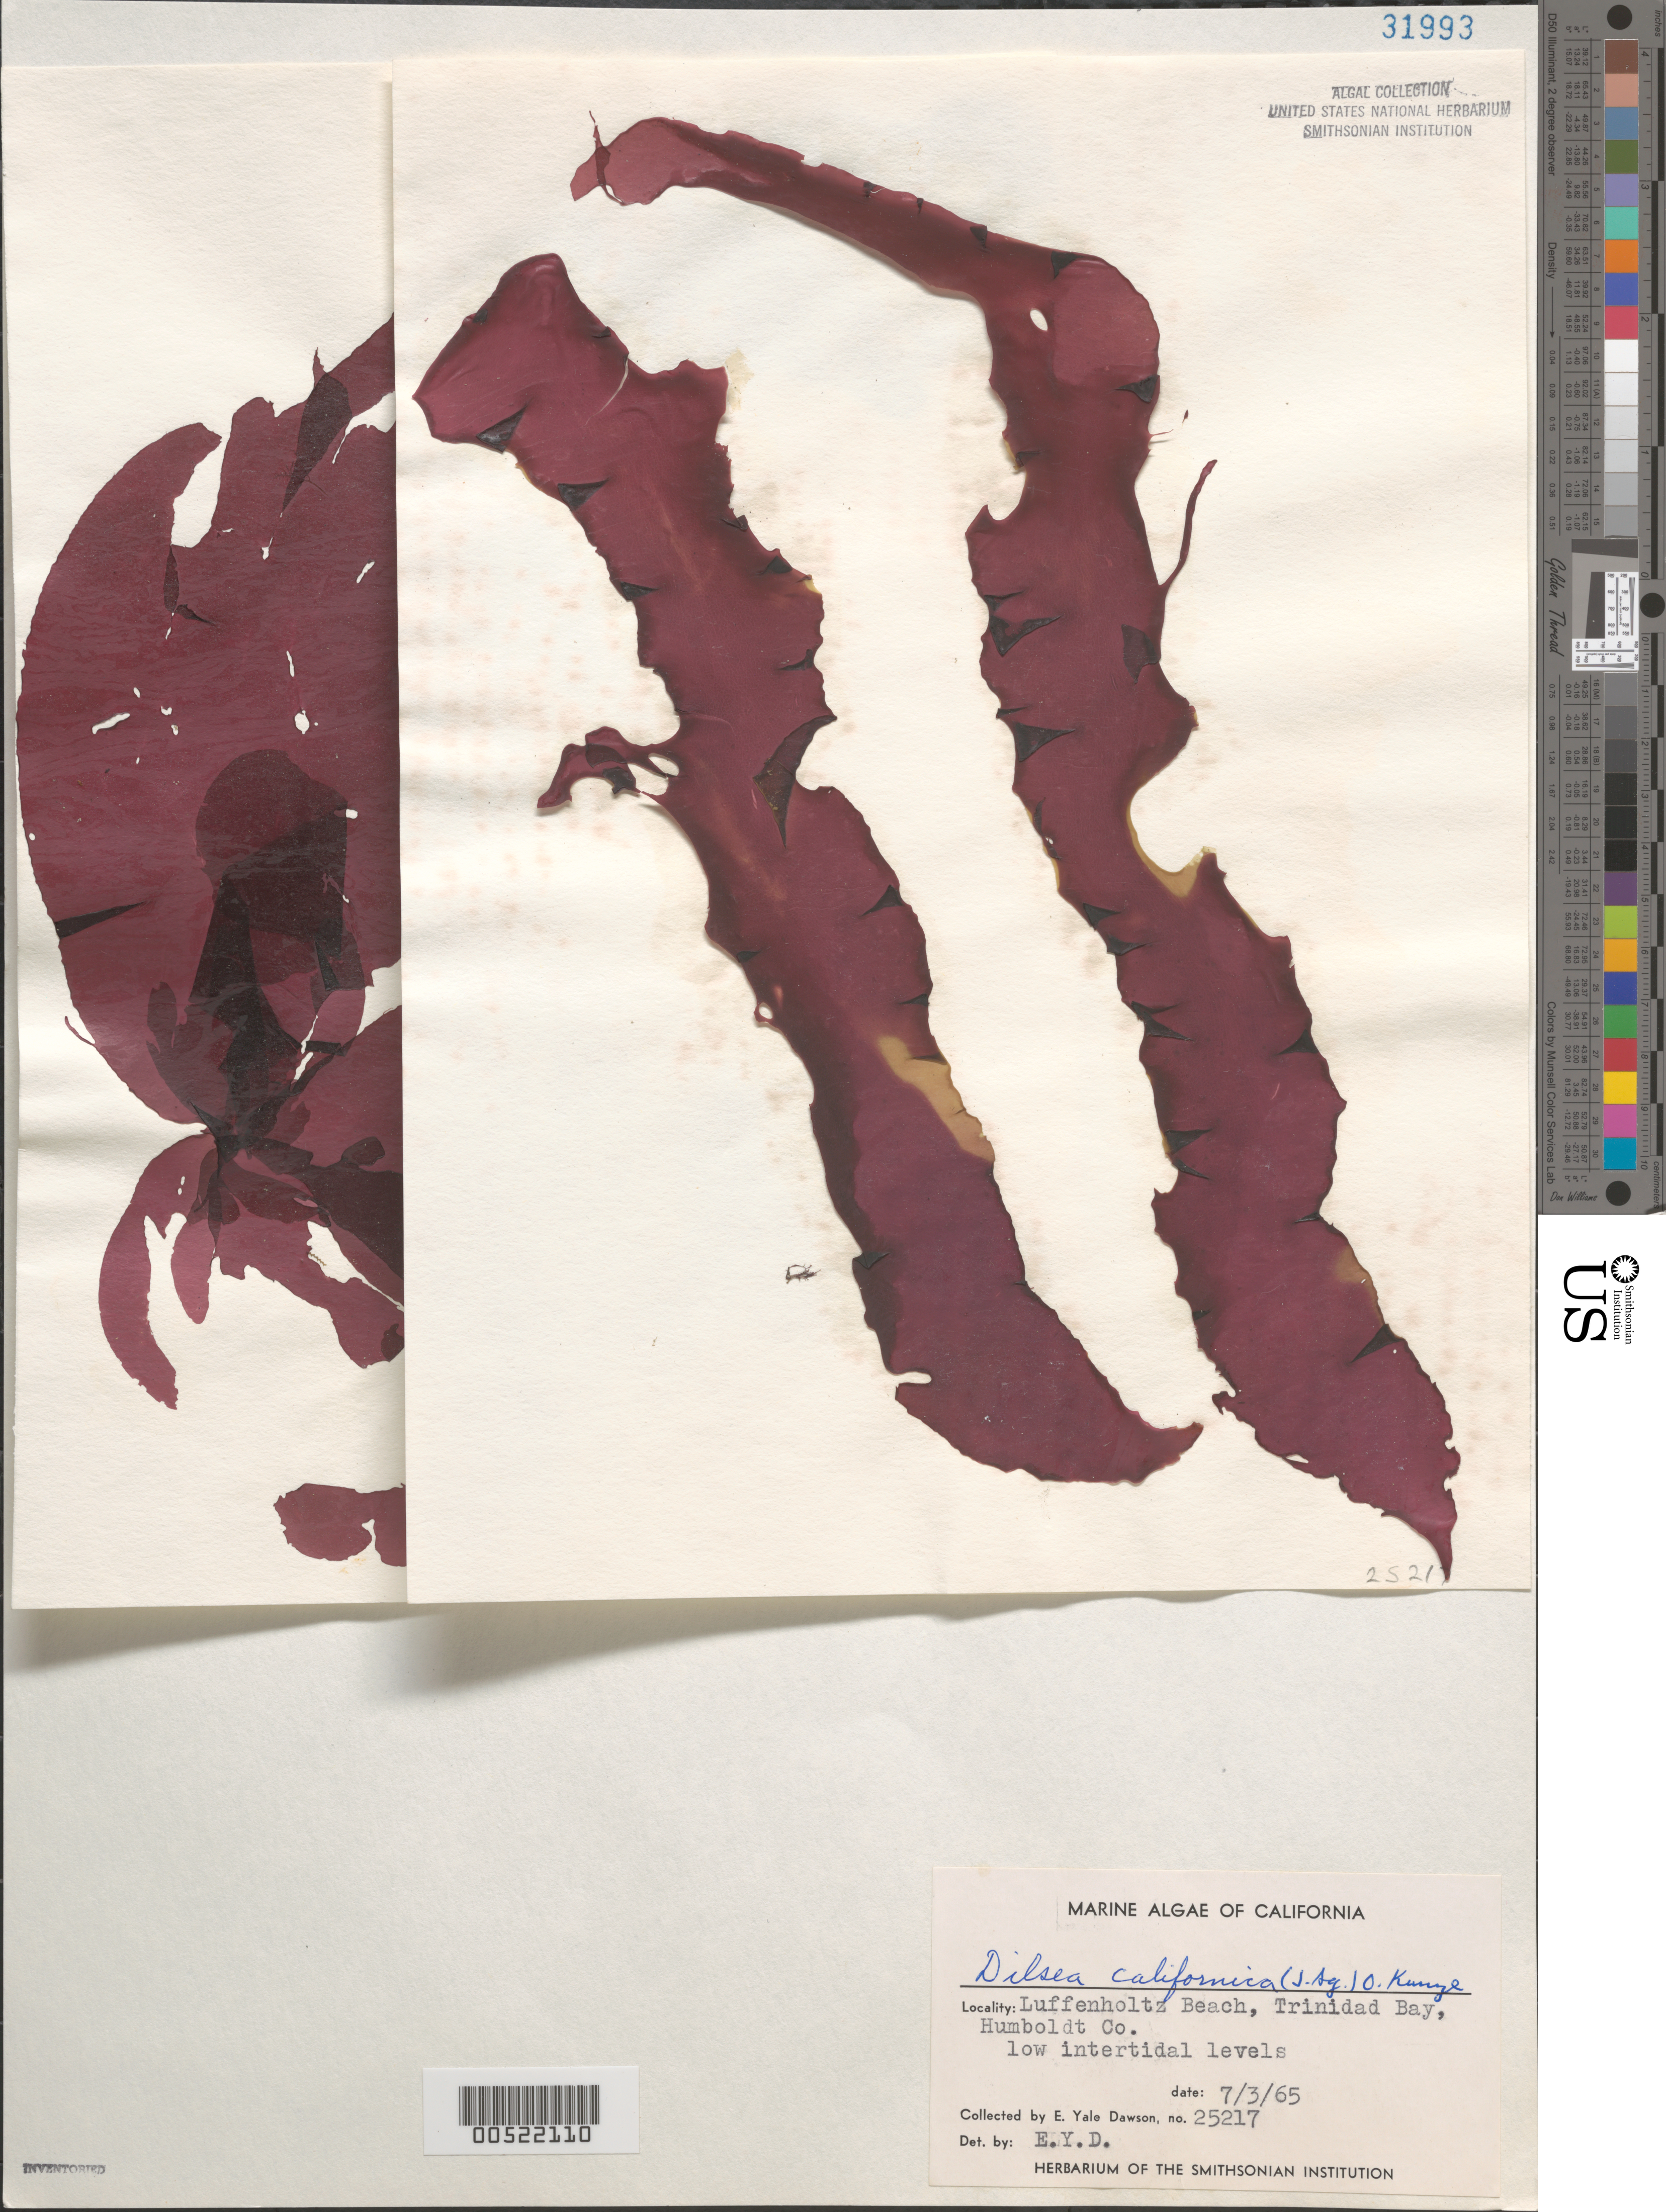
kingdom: Plantae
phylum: Rhodophyta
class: Florideophyceae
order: Gigartinales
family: Dumontiaceae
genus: Dilsea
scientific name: Dilsea californica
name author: (J. Agardh) Kuntze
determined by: Dawson, E. Y.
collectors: E. Y. Dawson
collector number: EYD 25217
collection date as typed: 03 Jul 1965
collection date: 1965-07-03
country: United States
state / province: California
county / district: Humboldt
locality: Luffenholtz Beach, Trinidad Bay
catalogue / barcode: US 31993